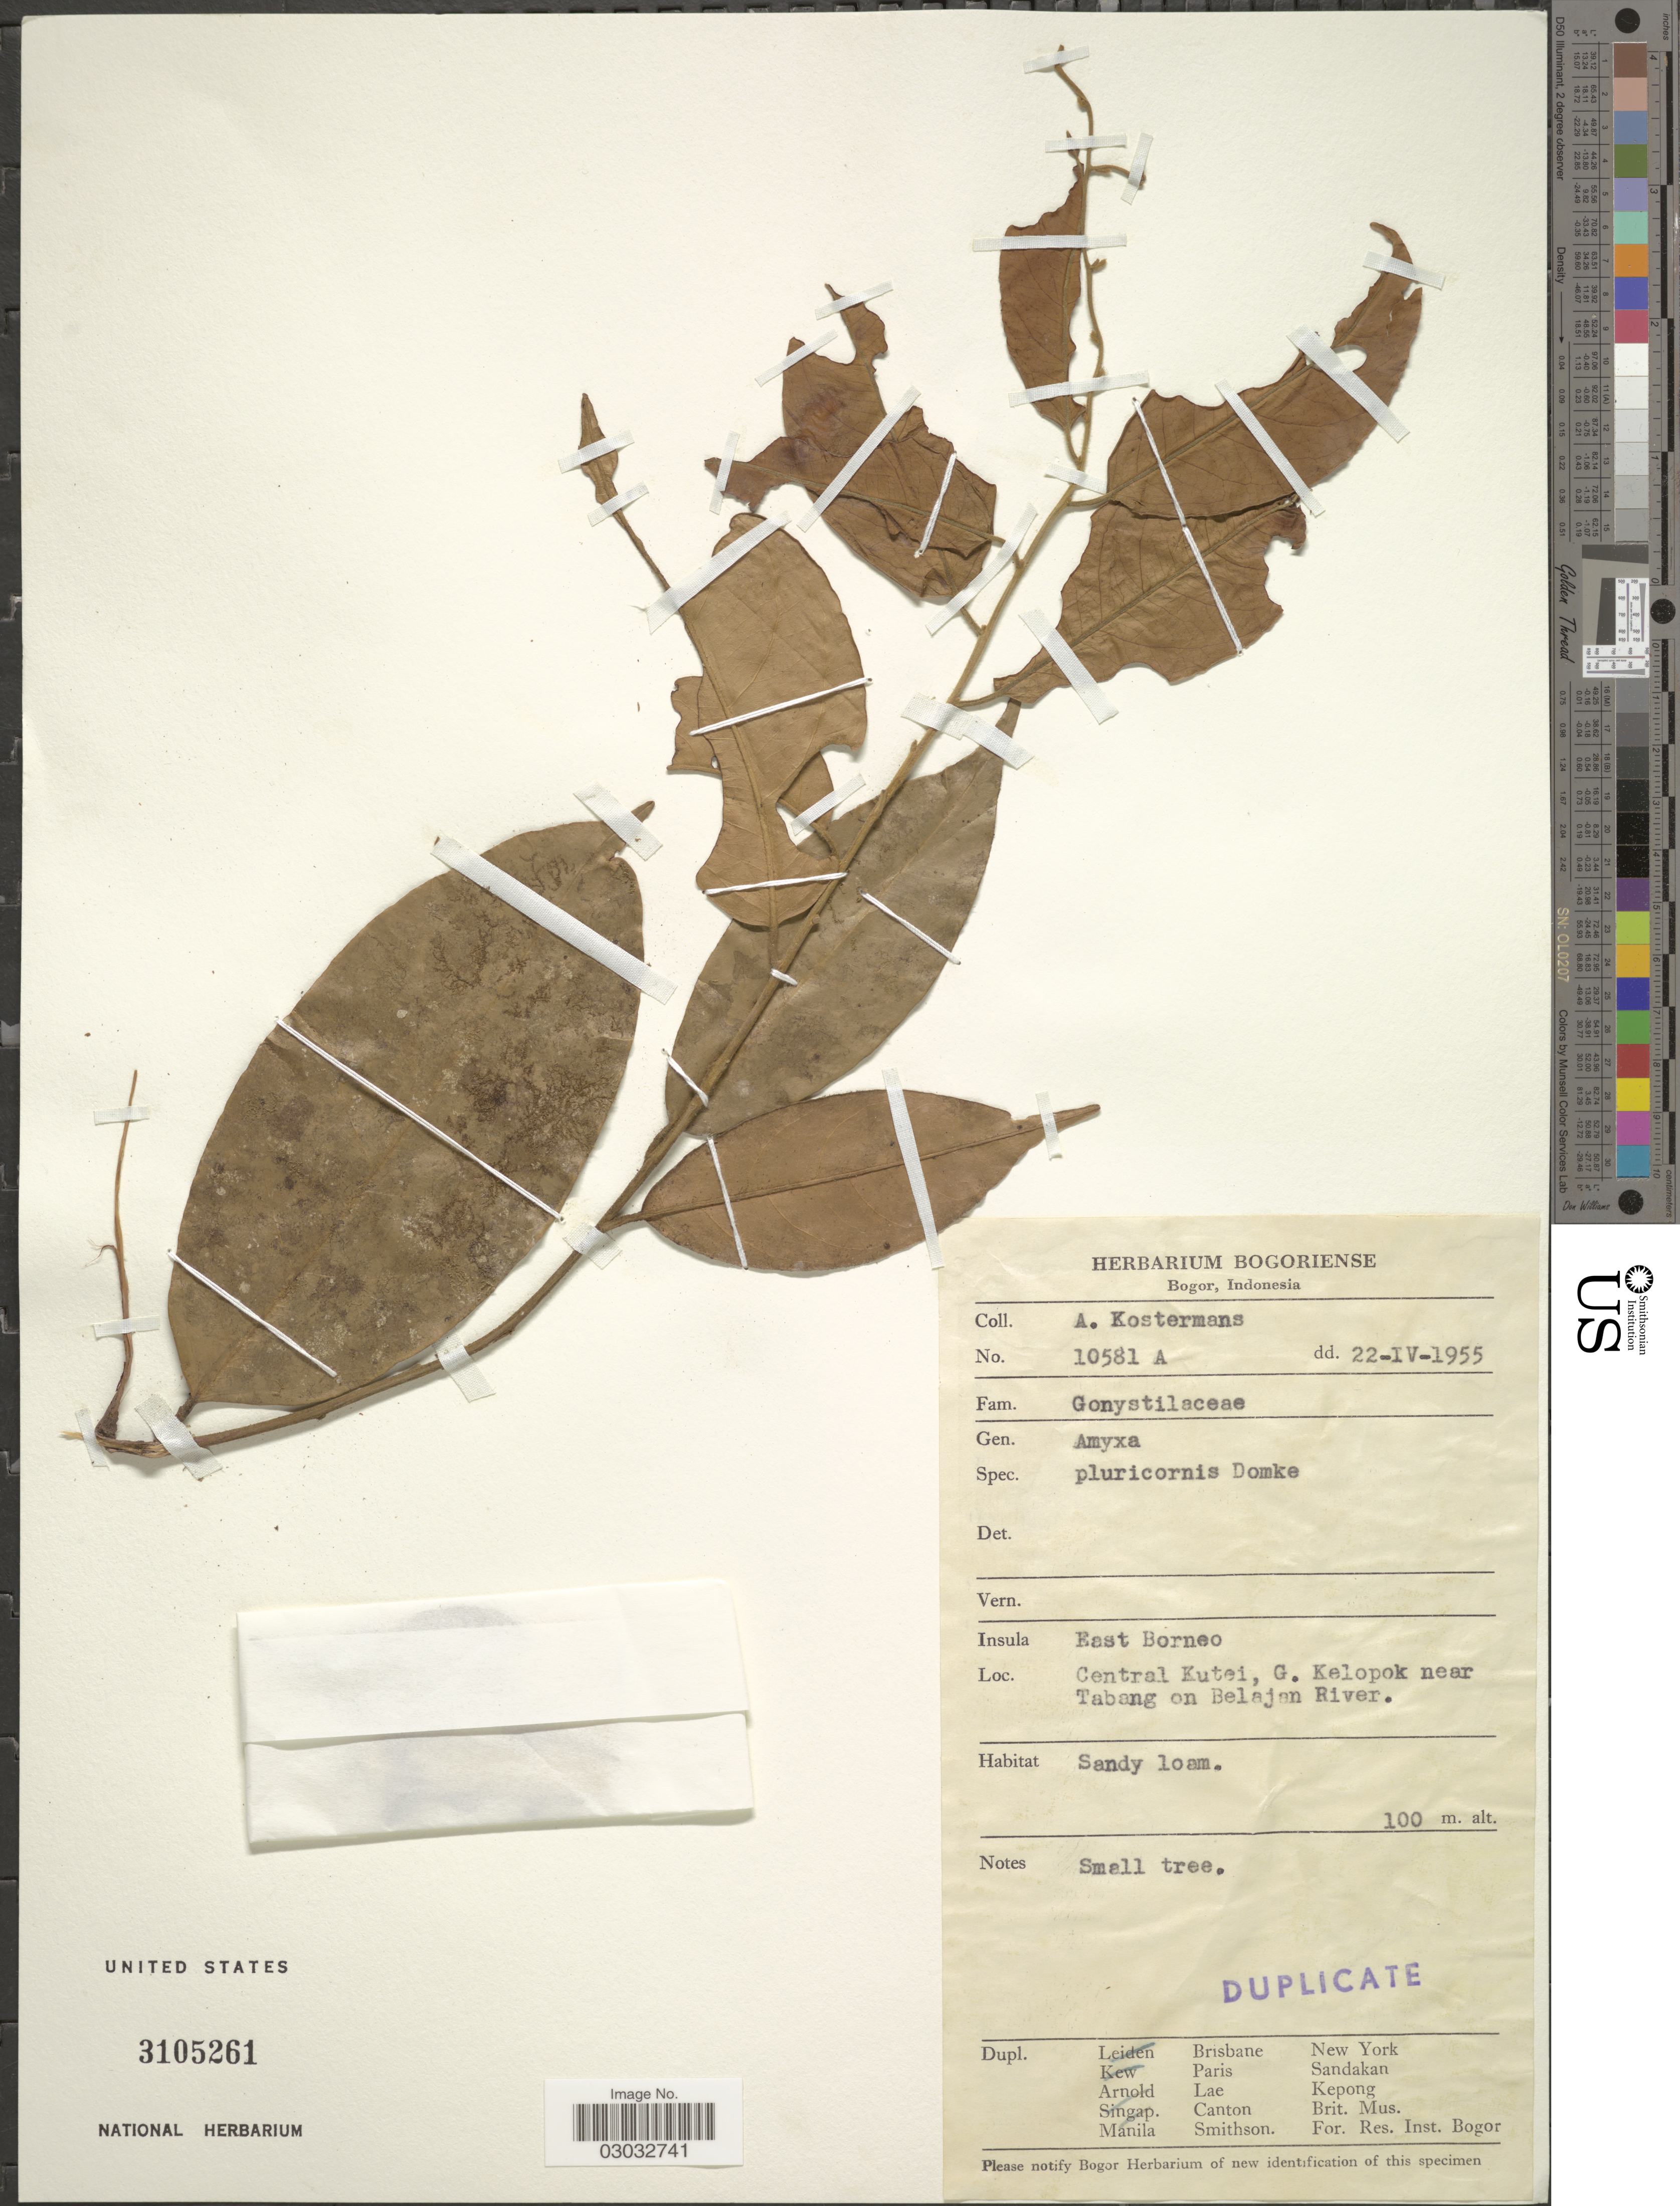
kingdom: Plantae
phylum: Tracheophyta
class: Magnoliopsida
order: Malvales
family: Thymelaeaceae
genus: Amyxa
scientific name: Amyxa pluricornis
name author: (Radlk.) Domke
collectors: A. J. G. Kostermans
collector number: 10581 A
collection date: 1955-04-22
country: Indonesia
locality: East Borneo, Central Kutei, G. Kelopok near Tabang on Belajan River.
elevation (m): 100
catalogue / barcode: US 3105261